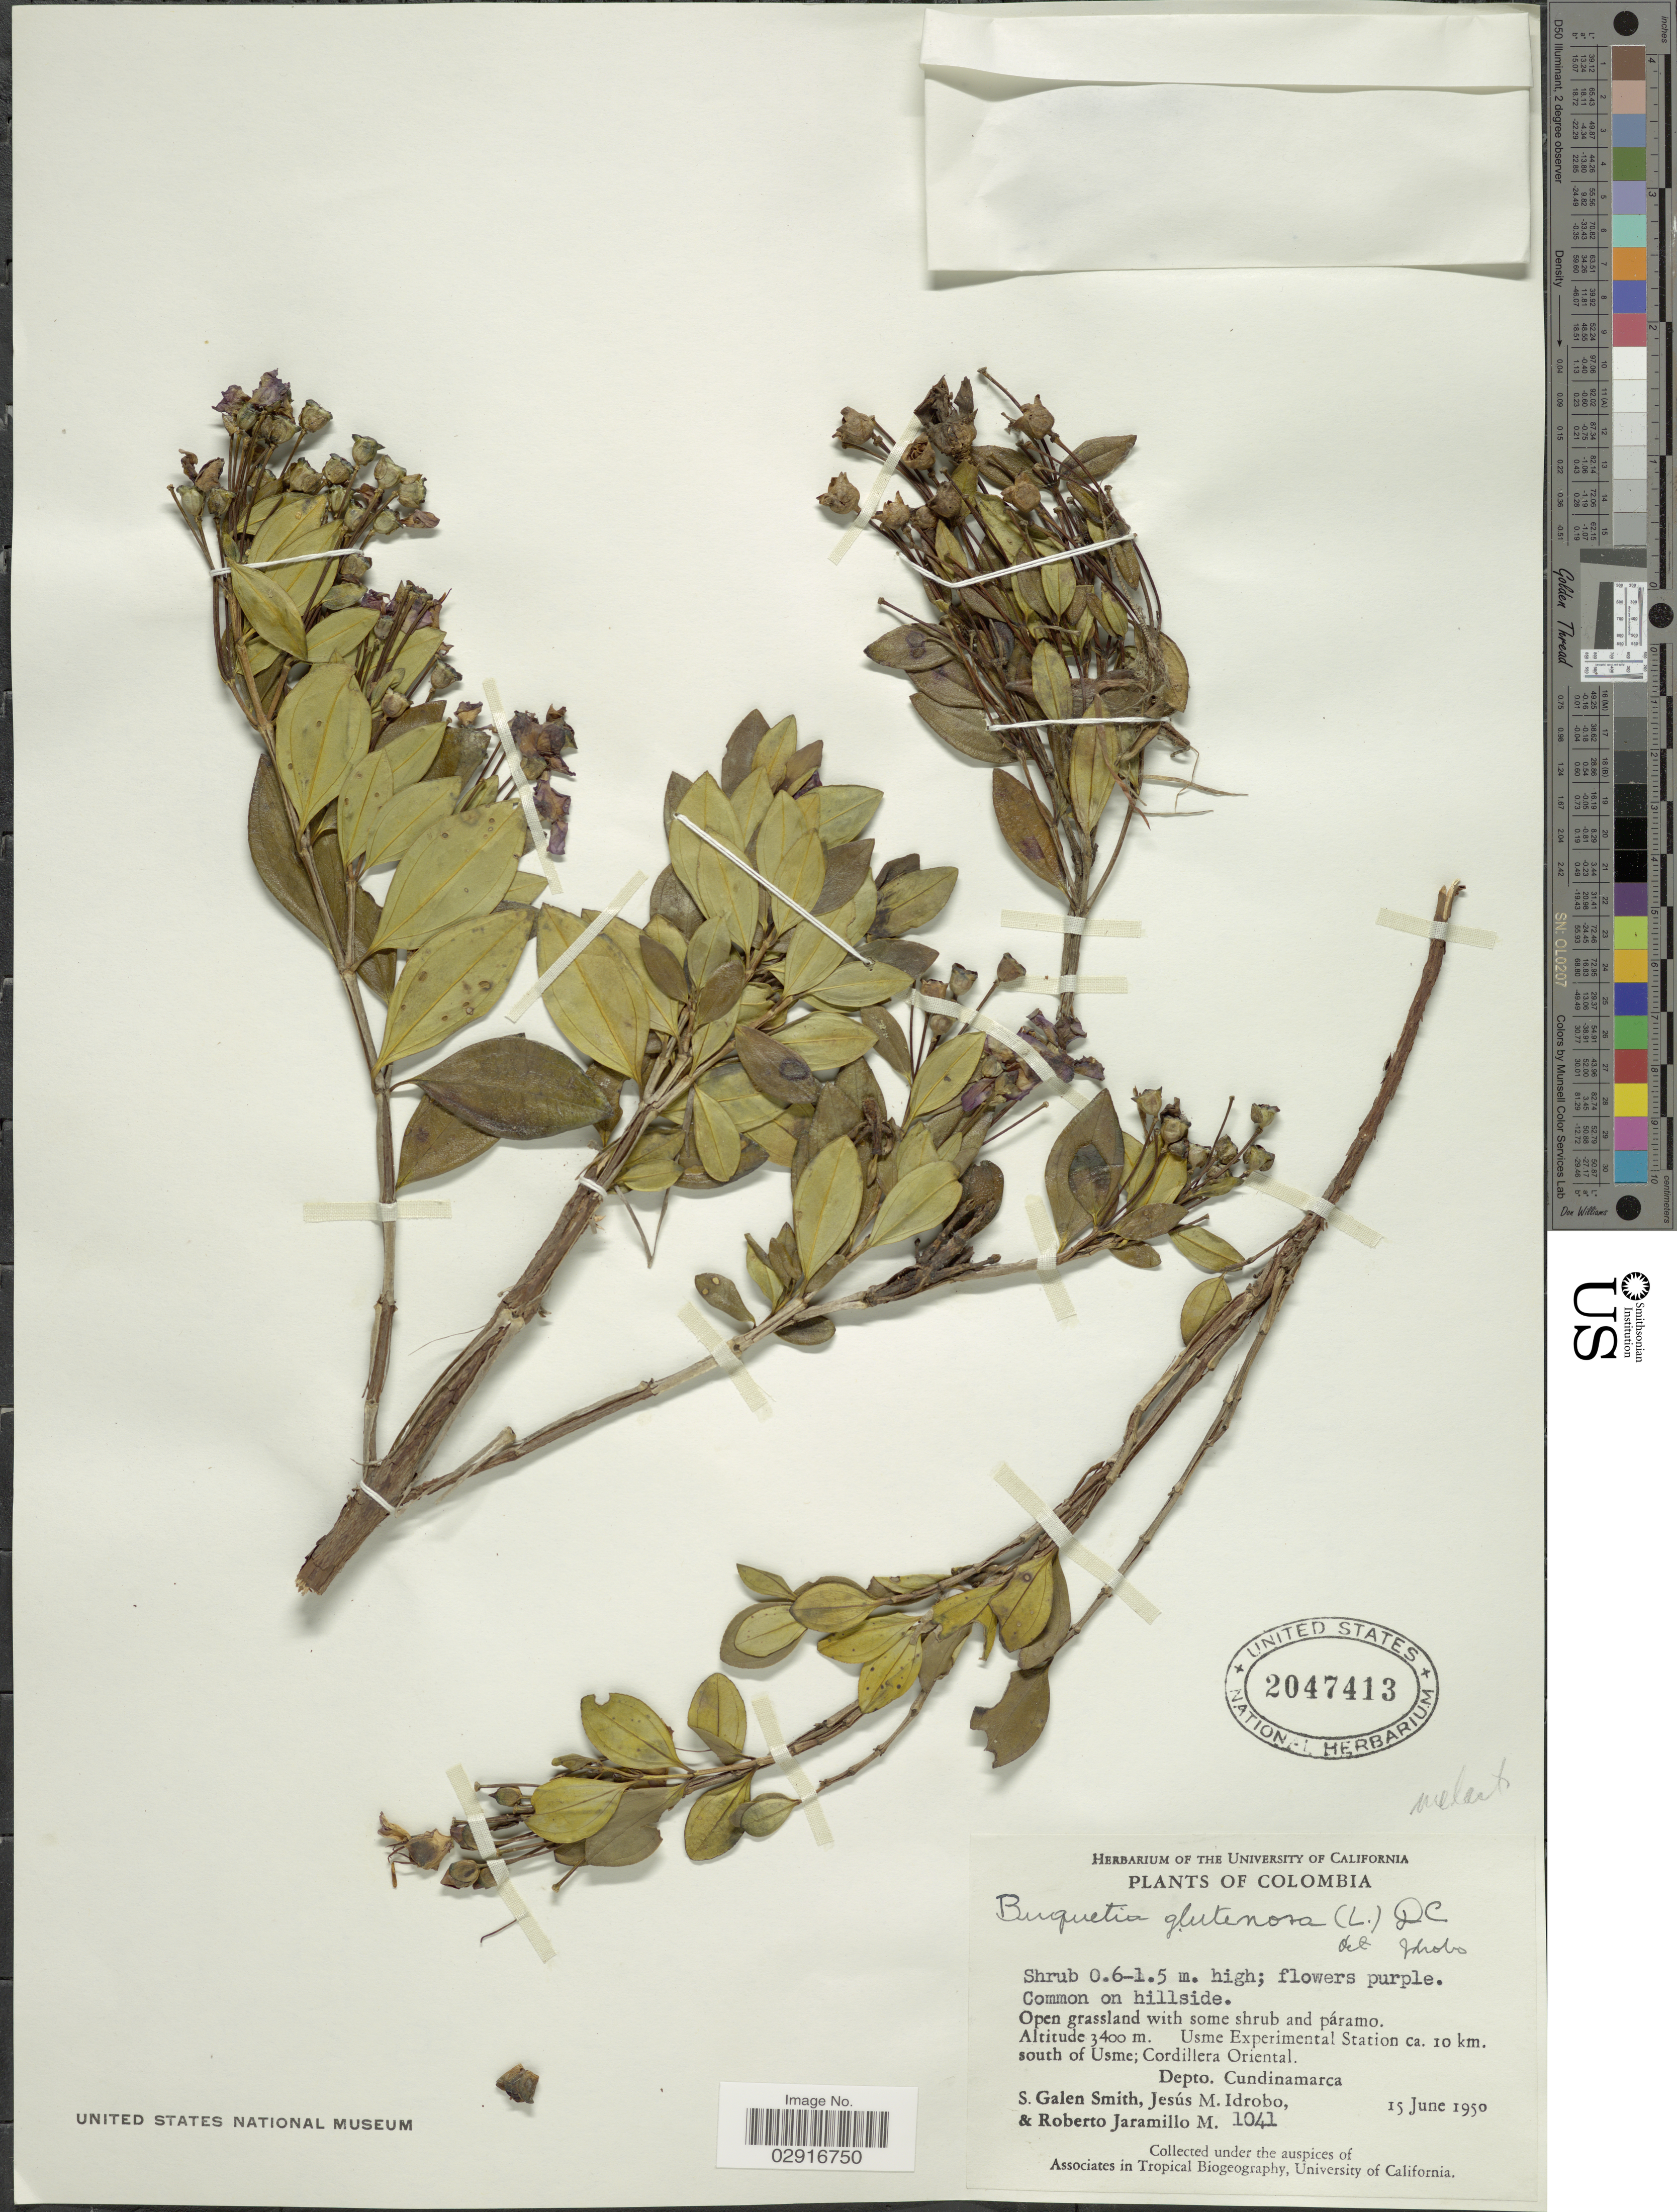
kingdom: Plantae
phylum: Tracheophyta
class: Magnoliopsida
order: Myrtales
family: Melastomataceae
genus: Bucquetia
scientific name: Bucquetia glutinosa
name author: DC.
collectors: S. G. Smith, J. M. Idrobo & R. Jaramillo M.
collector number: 1041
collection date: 1950-06-15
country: Colombia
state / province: Cundinamarca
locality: Usme Experimental Station ca. 10 km. south of Usme; Cordillera Oriental. Depto. Cundinamarca.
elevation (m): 3400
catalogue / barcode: US 2047413